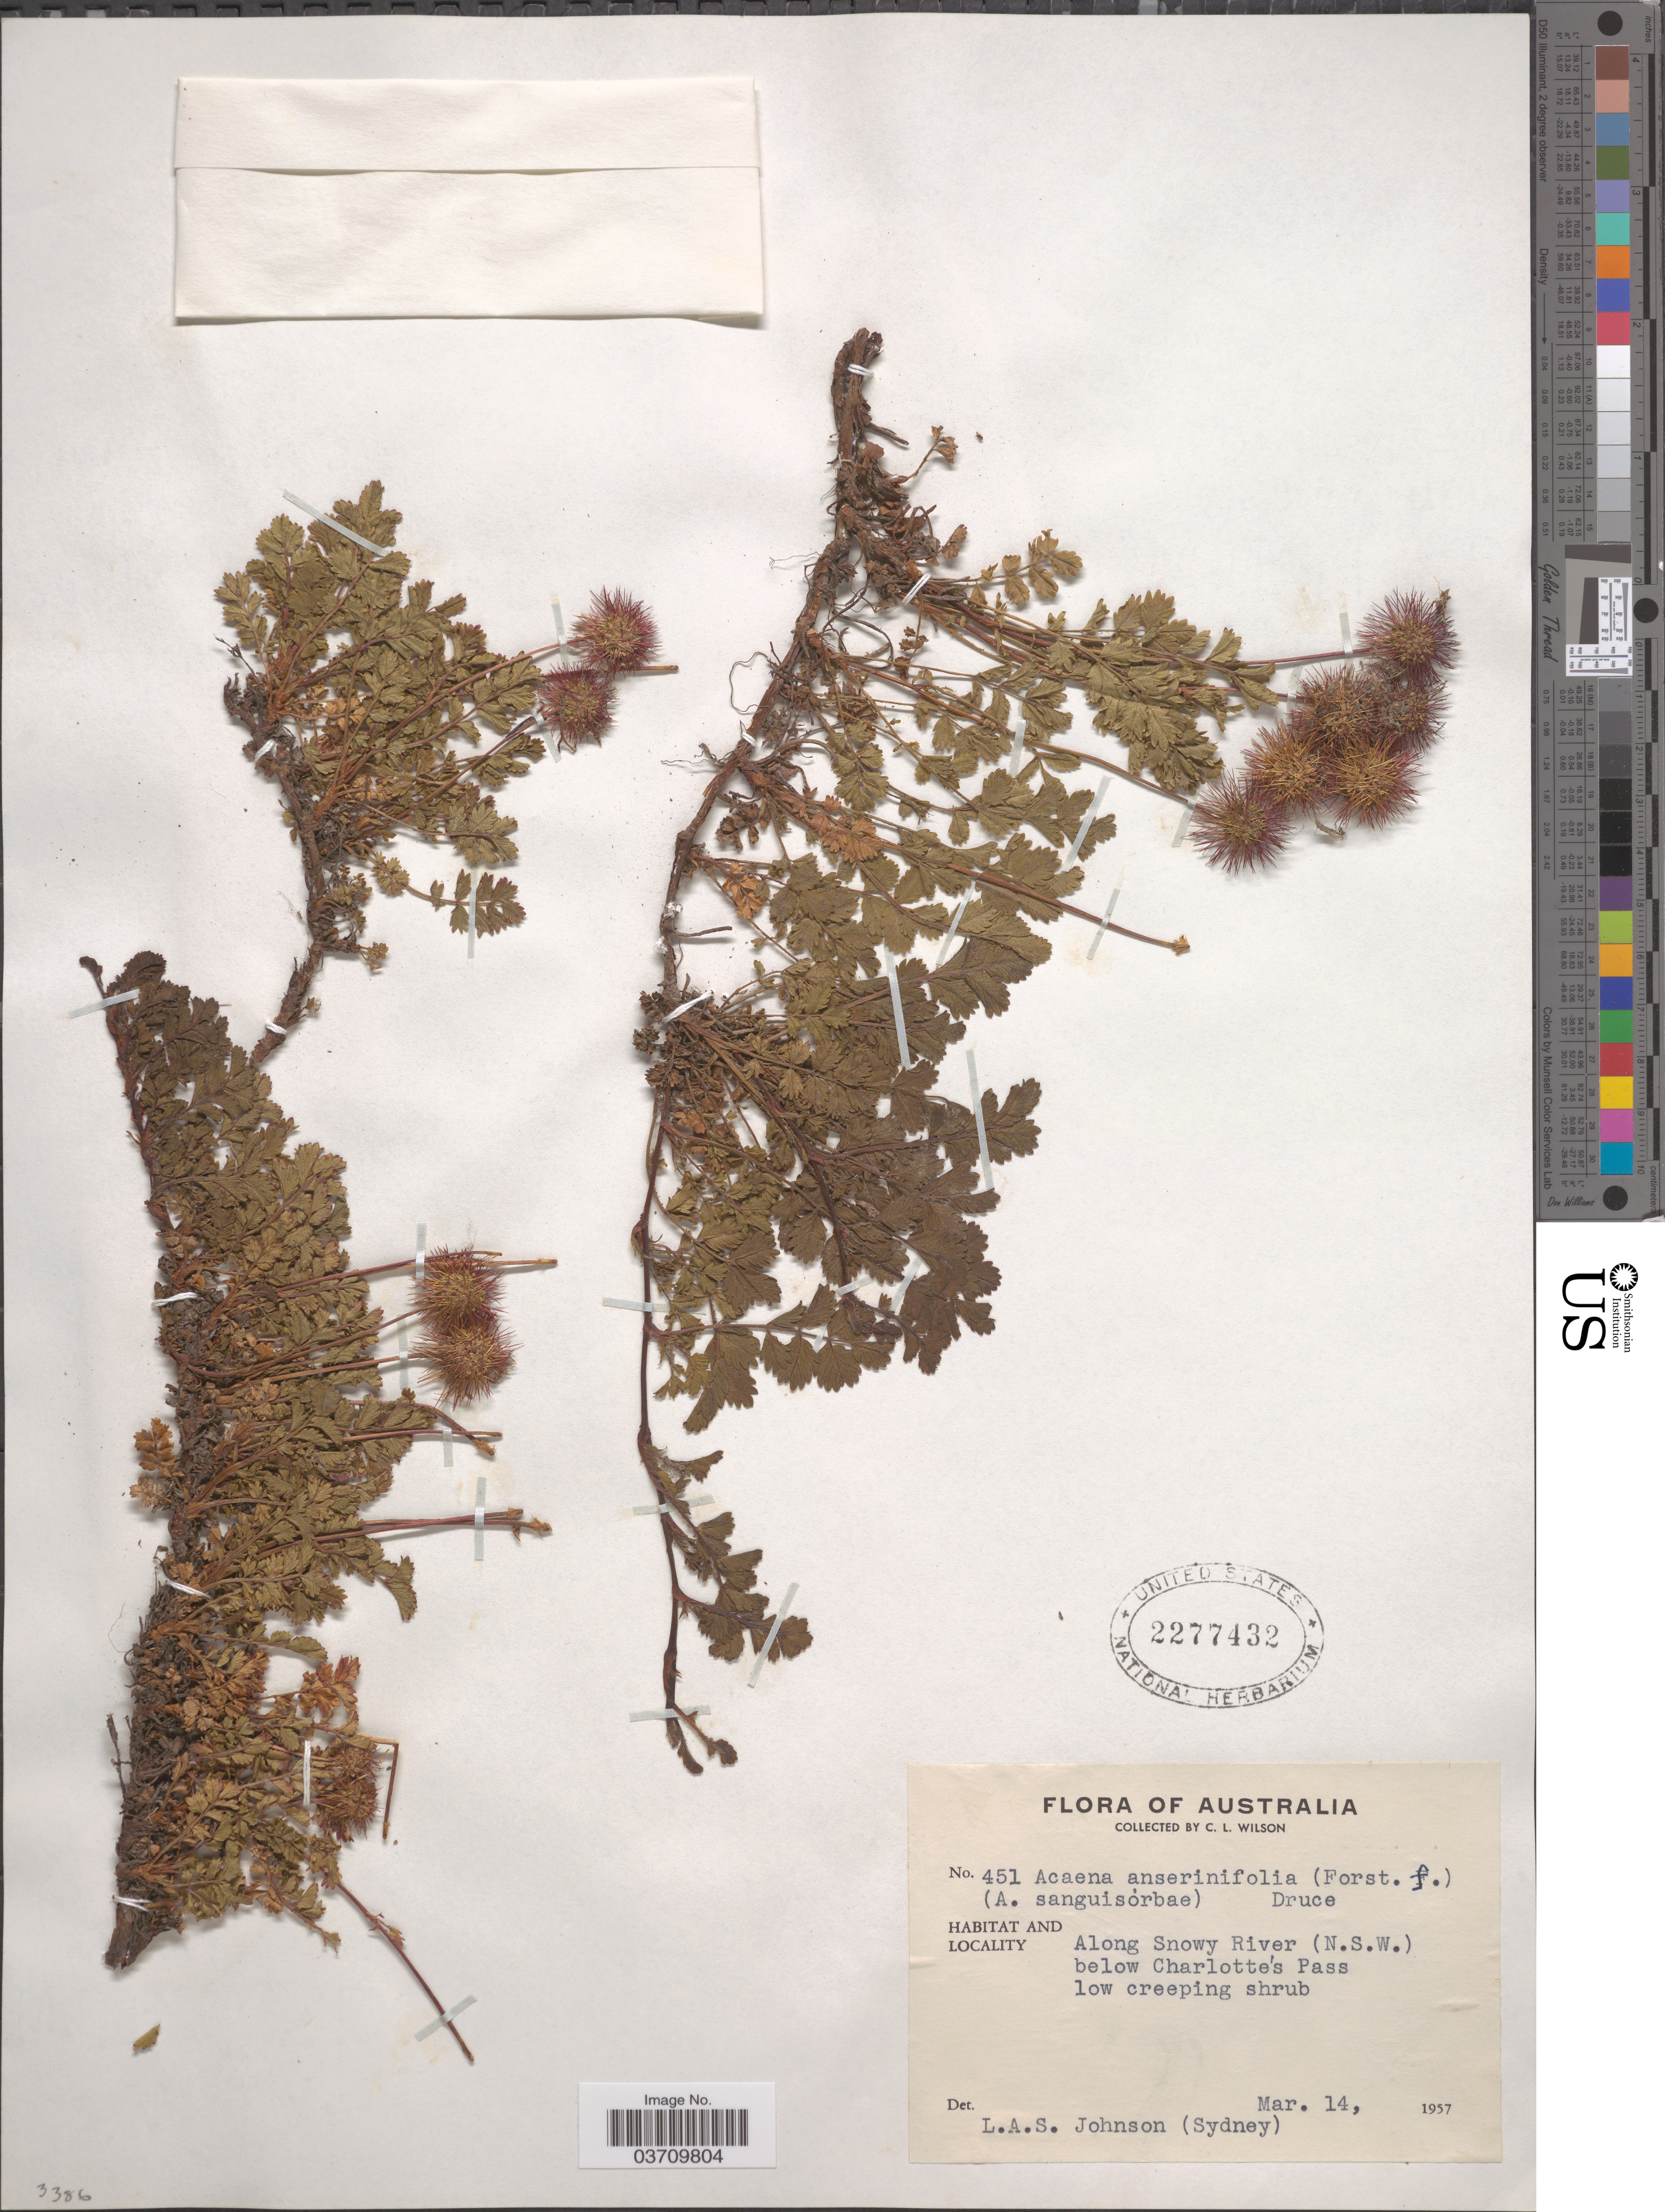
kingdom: Plantae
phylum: Tracheophyta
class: Magnoliopsida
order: Rosales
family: Rosaceae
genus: Acaena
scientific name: Acaena anserinifolia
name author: (J.R. Forst. & G. Forst.) J.B. Armstr.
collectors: C. L. Wilson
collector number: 451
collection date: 1957-03-14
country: Australia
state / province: New South Wales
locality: Along Snowy River below Charlotte's Pass.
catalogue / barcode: US 2277432